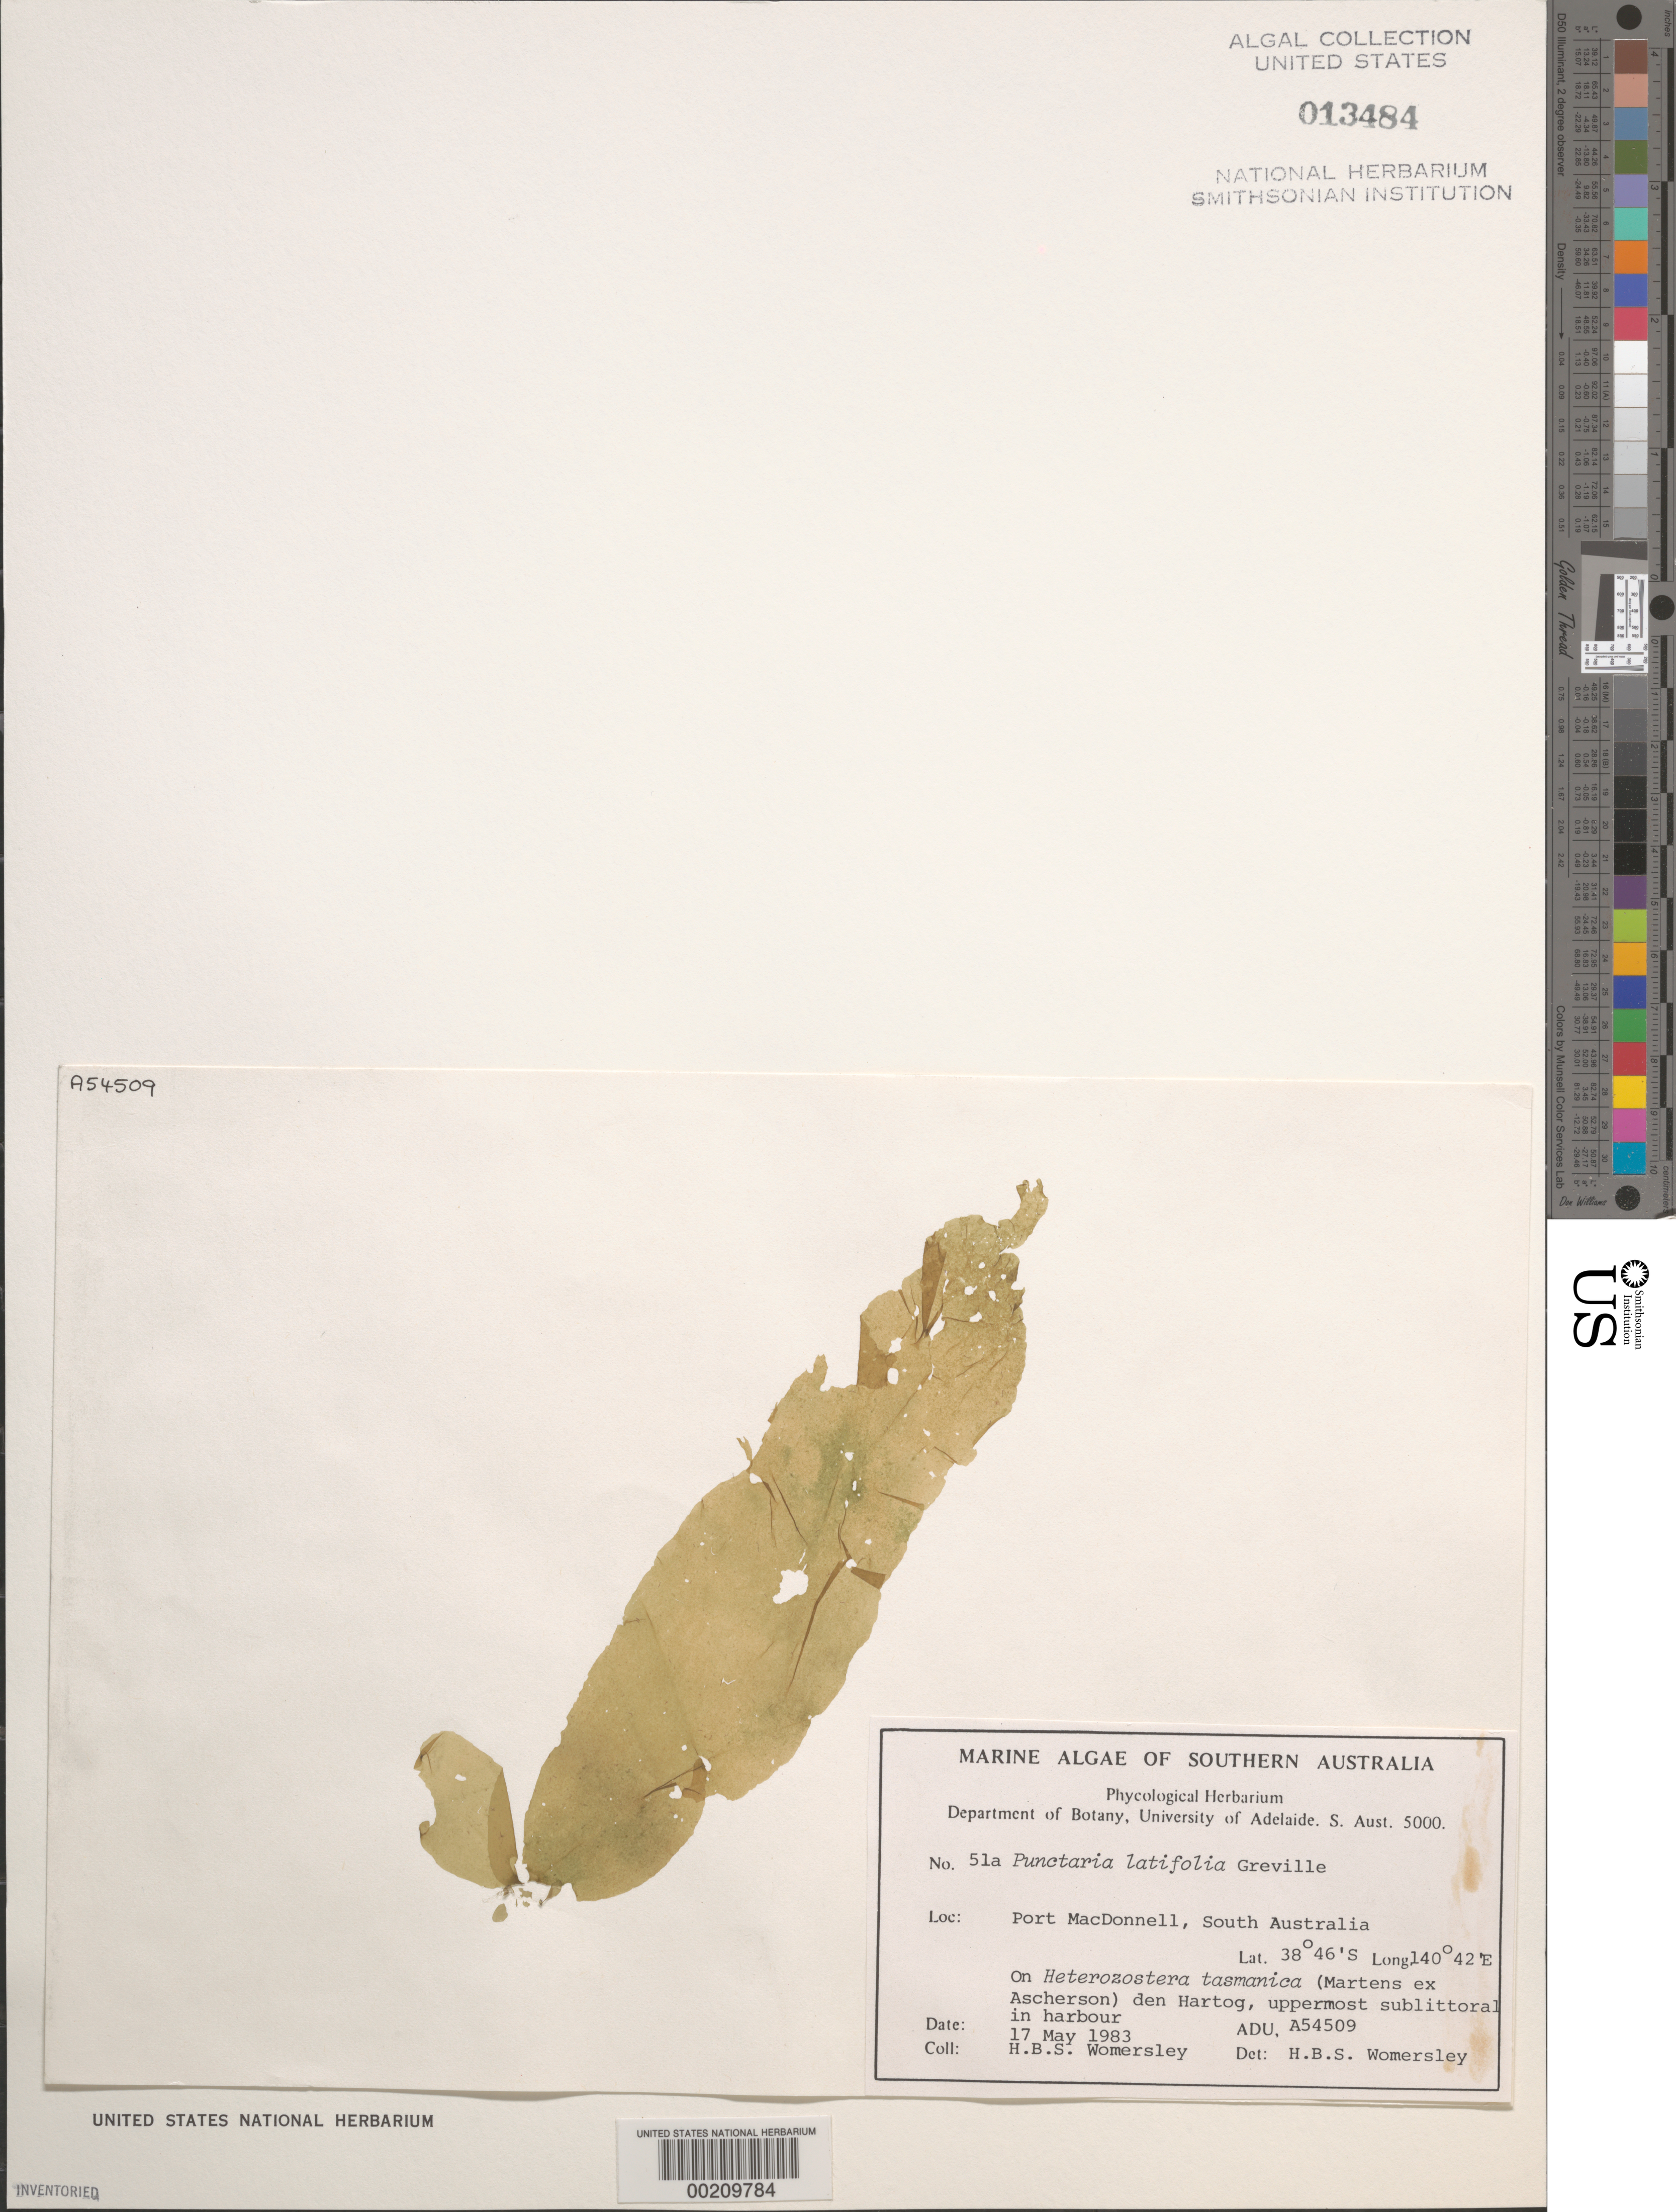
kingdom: Chromista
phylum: Ochrophyta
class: Phaeophyceae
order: Dictyosiphonales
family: Punctariaceae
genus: Punctaria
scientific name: Punctaria latifolia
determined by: Womersley, H. B. S.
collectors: H. B. S. Womersley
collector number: ADU A54509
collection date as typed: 17 May 1983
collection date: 1983-05-17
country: Australia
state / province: South Australia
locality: Port macdonnell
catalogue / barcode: US 13484